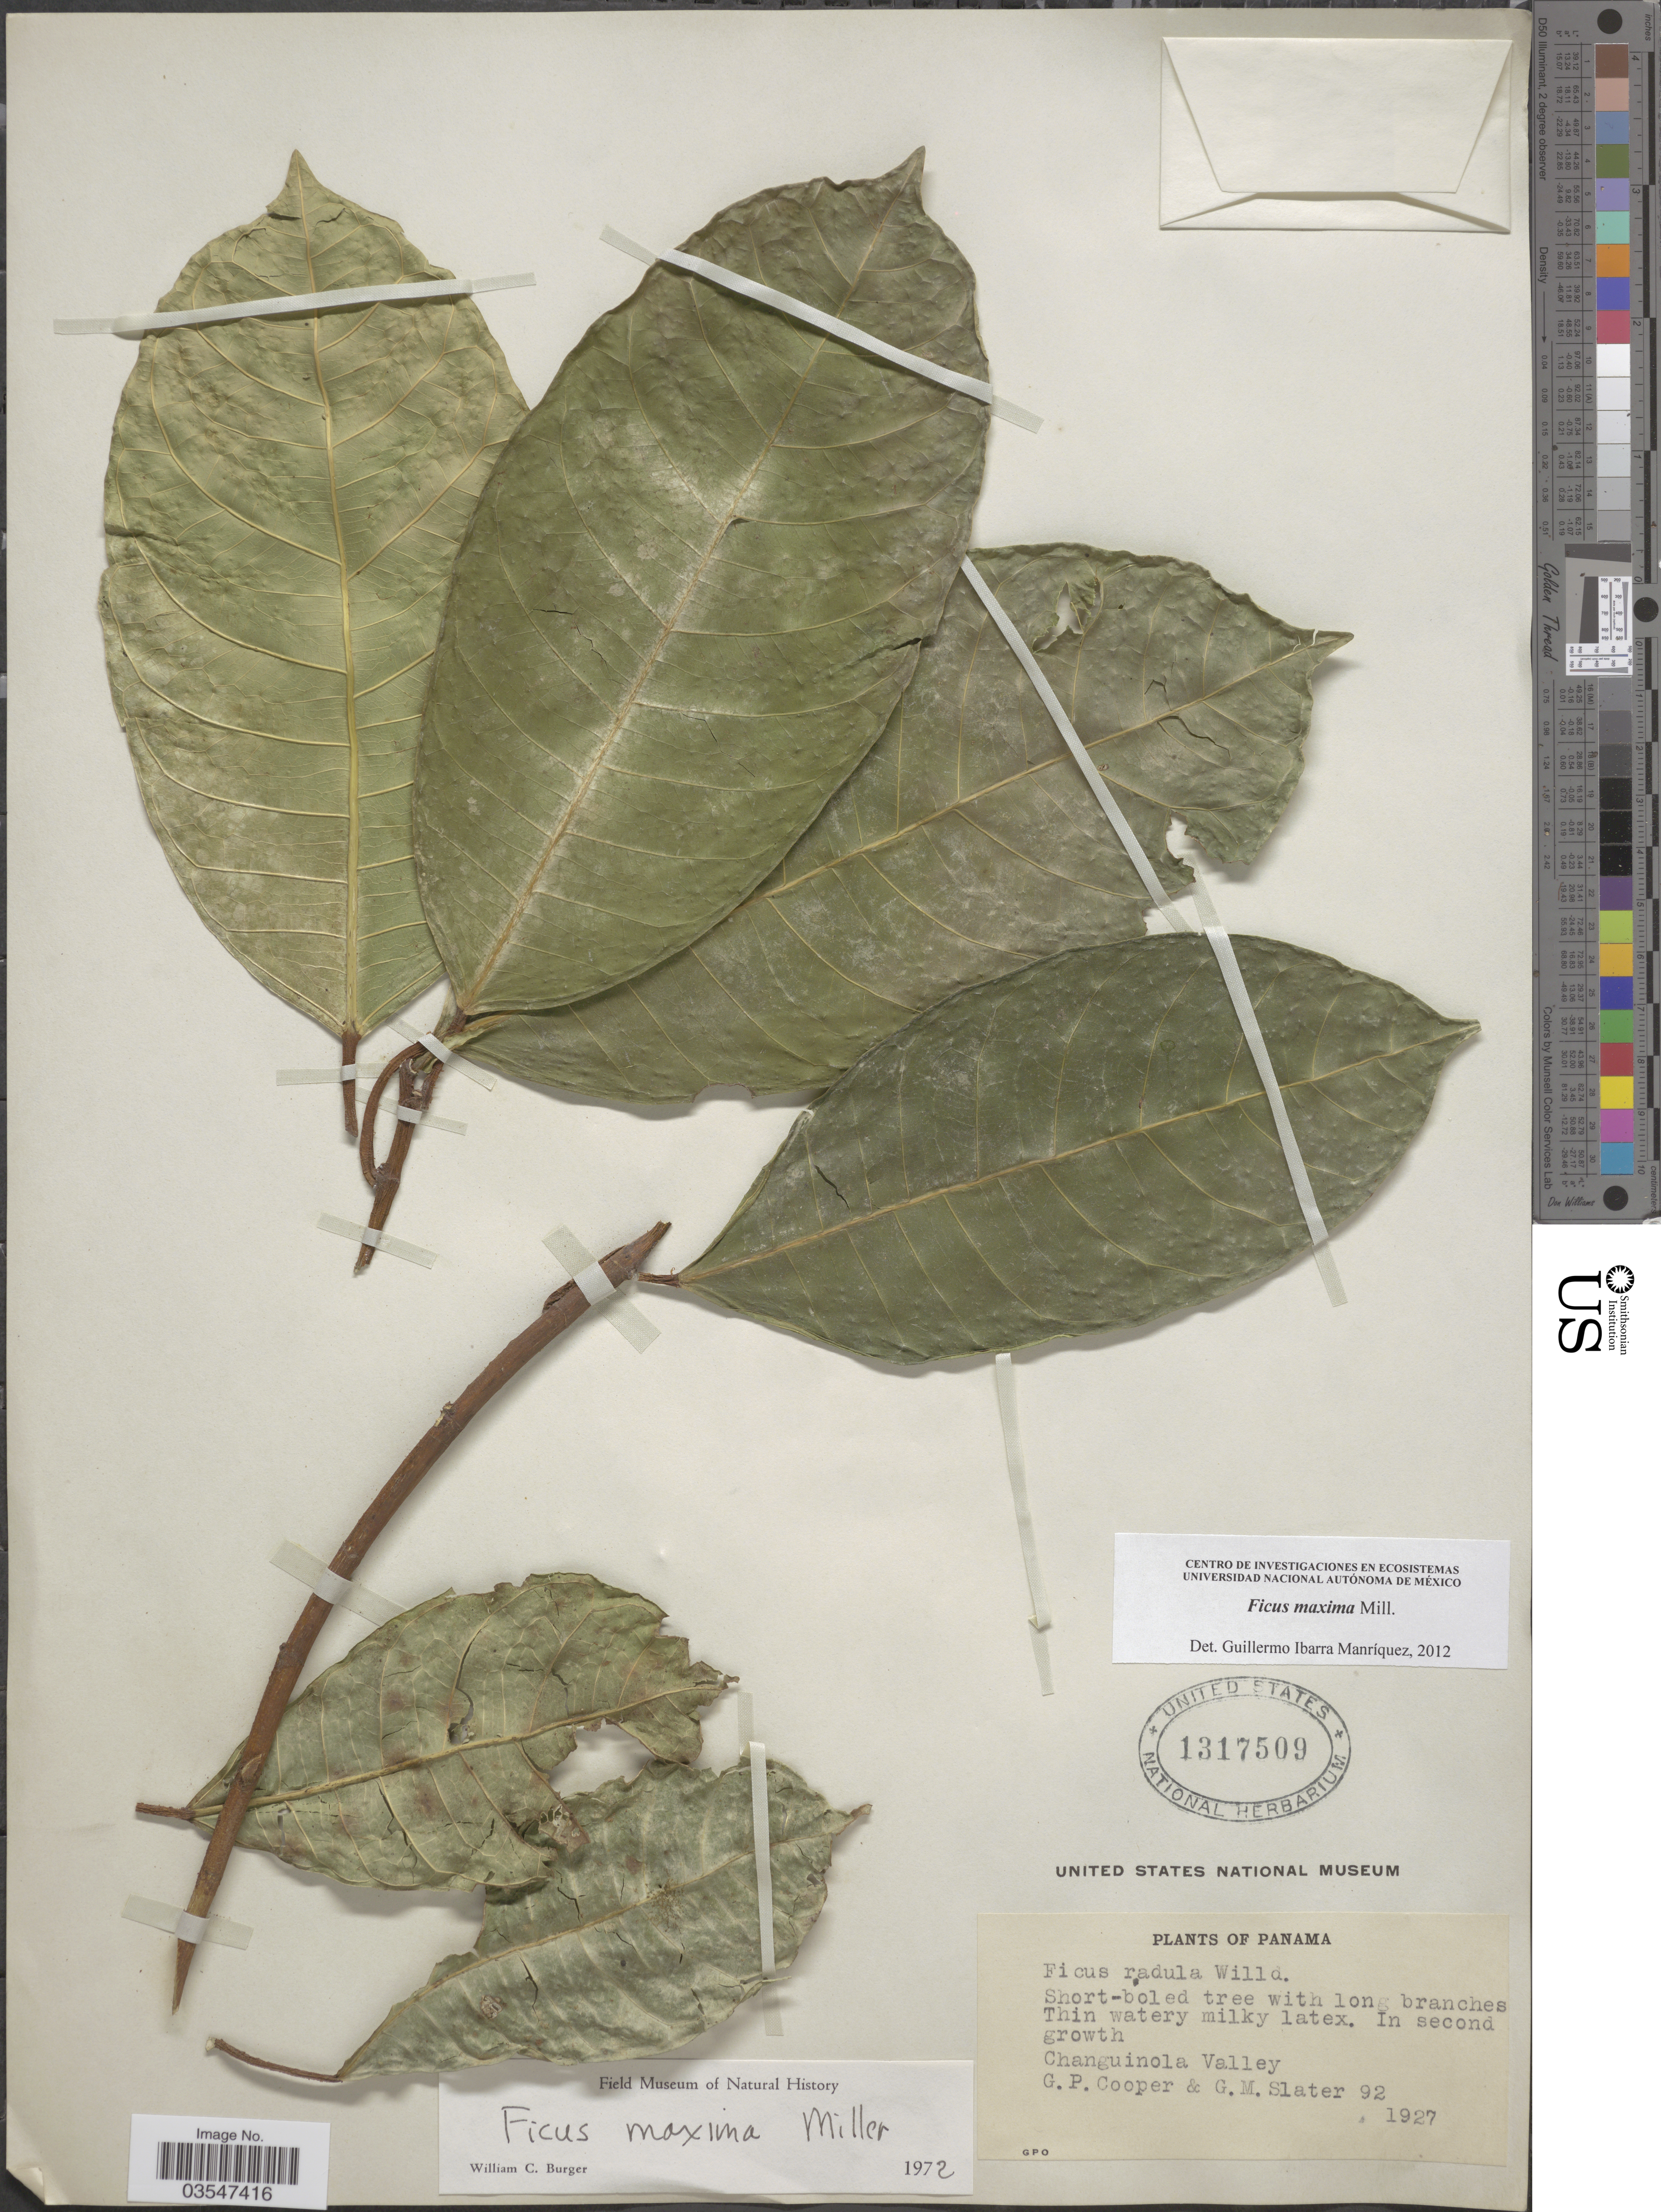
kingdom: Plantae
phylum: Tracheophyta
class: Magnoliopsida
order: Rosales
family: Moraceae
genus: Ficus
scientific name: Ficus maxima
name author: Mill.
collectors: G. Cooper & G. Slater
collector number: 92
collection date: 1927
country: Panama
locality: Changuinola Valley.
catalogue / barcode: US 1317509